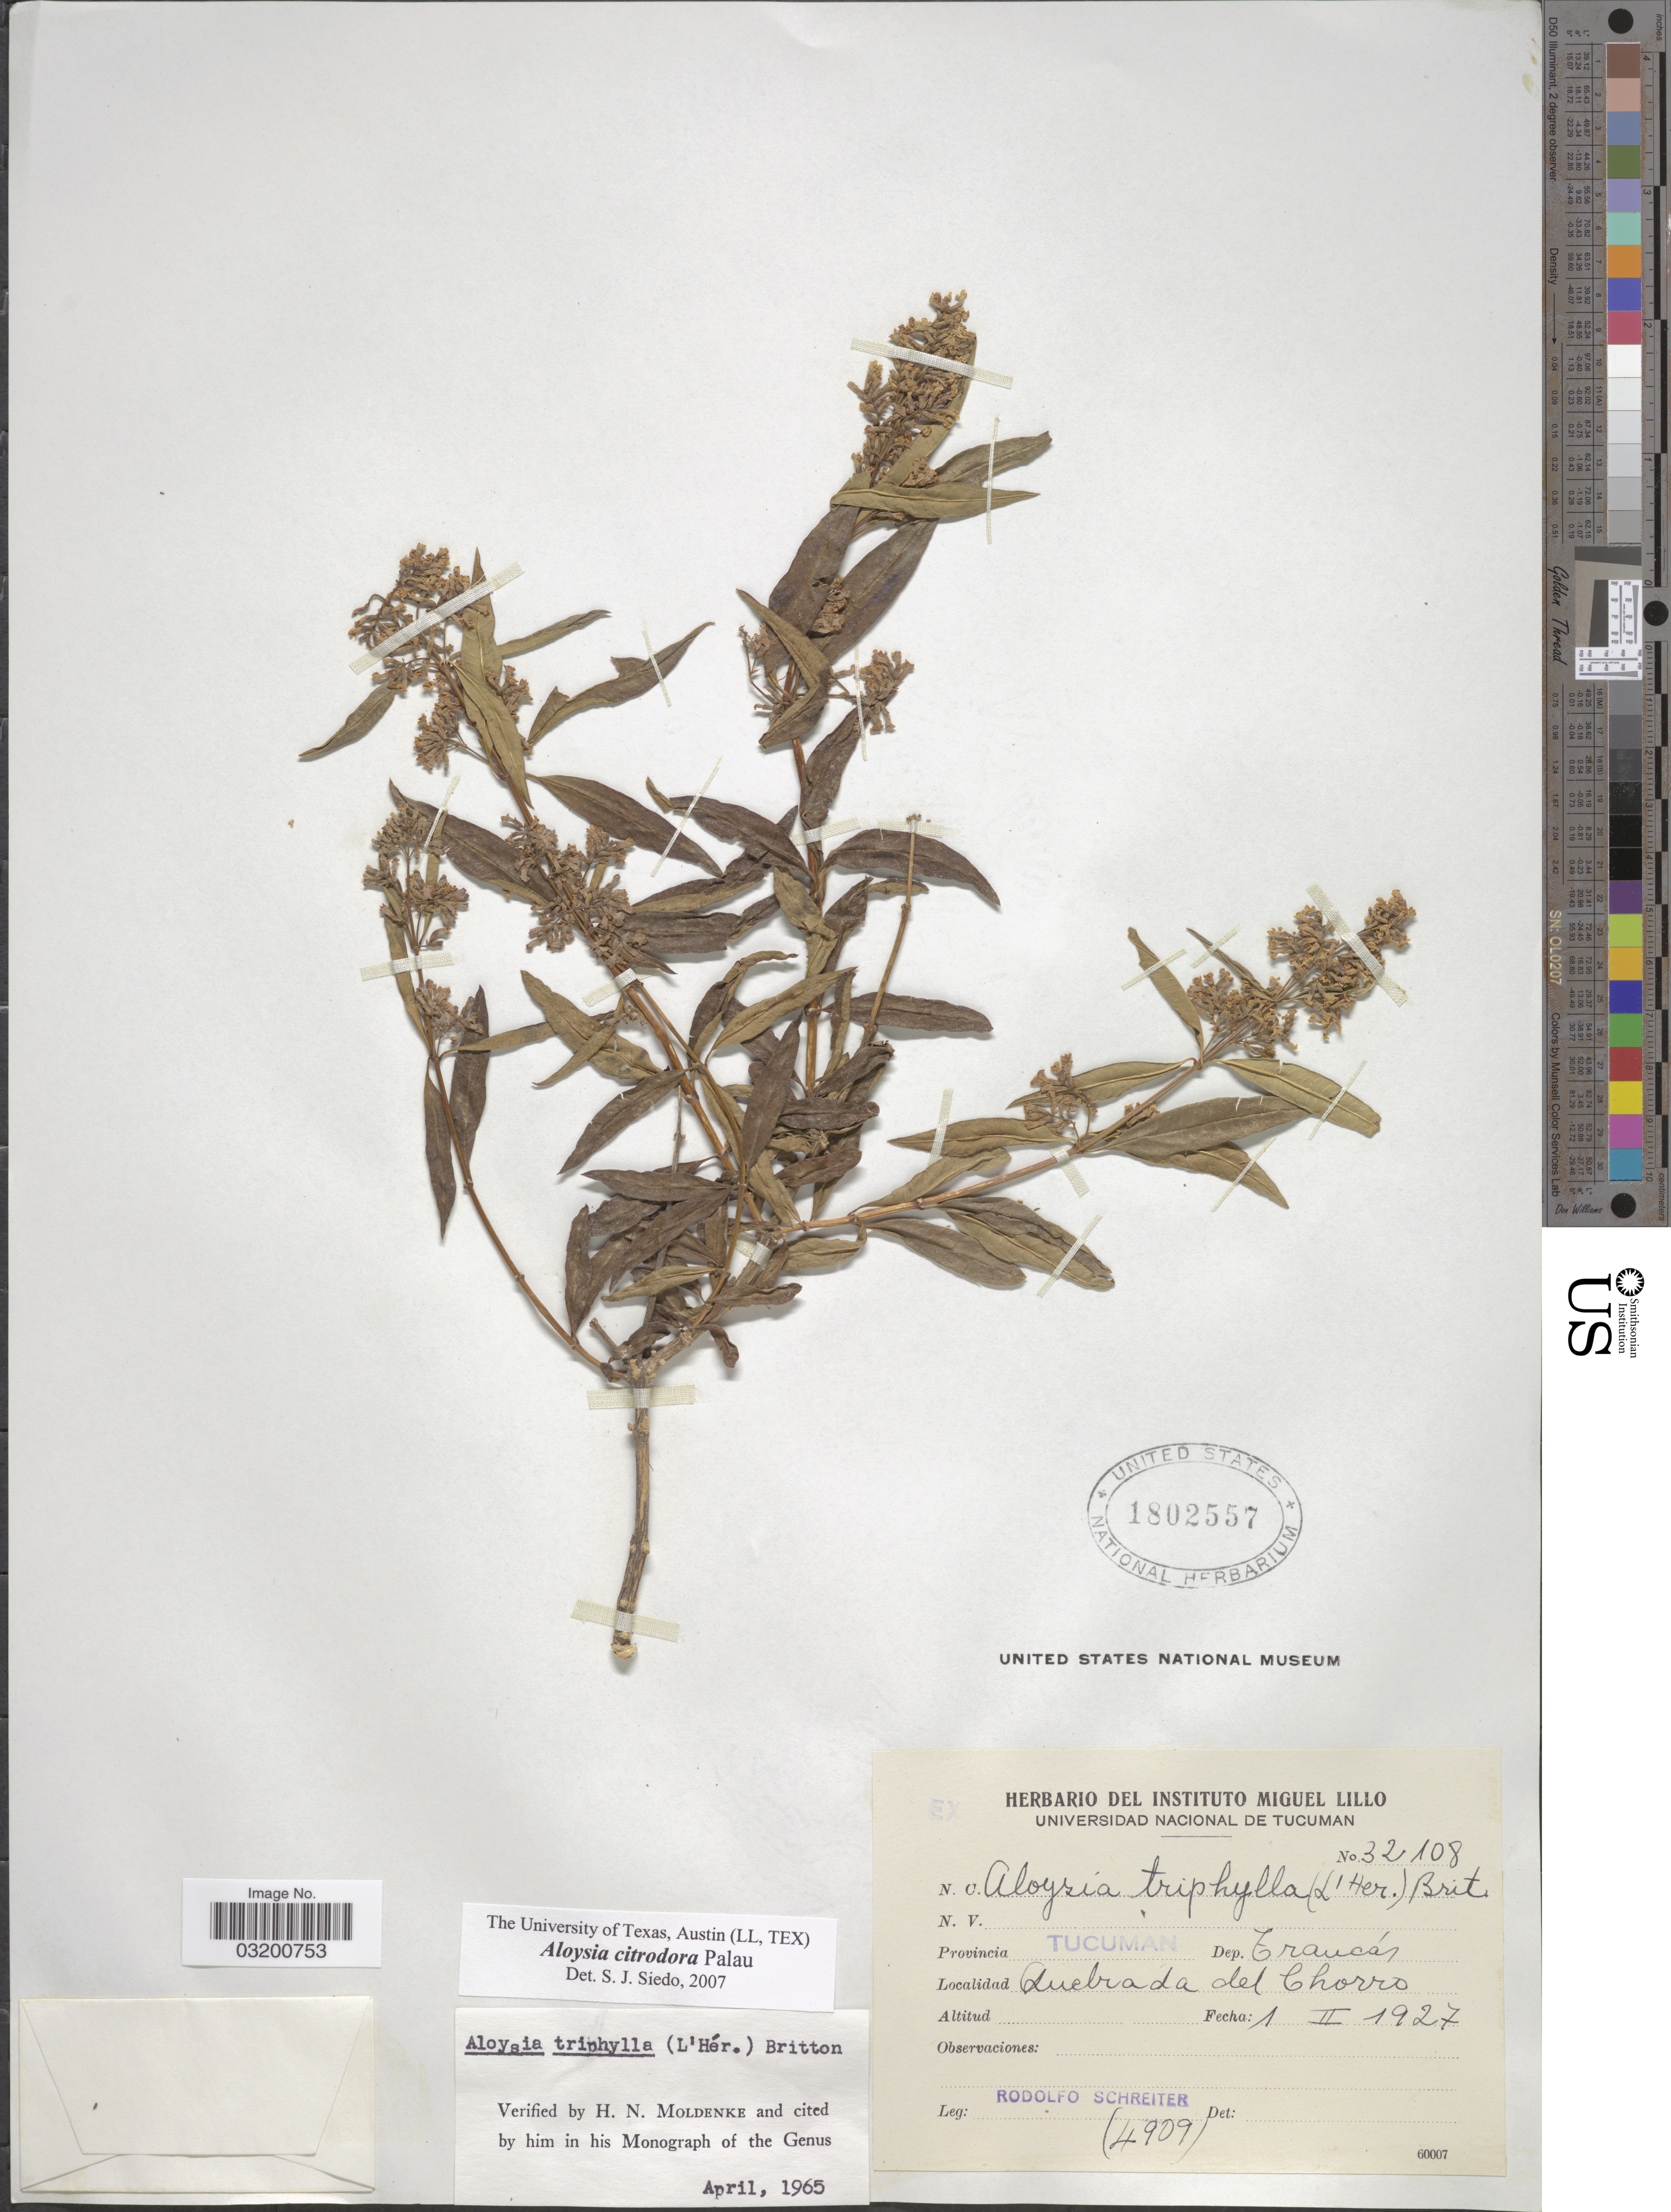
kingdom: Plantae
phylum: Tracheophyta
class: Magnoliopsida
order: Lamiales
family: Verbenaceae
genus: Aloysia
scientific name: Aloysia citrodora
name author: Paláu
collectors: R. Schreiter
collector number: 4909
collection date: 1927-02-01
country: Argentina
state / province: Tucuman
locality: Dep. Trancás. Quebrada del Chorro.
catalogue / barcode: US 1802557